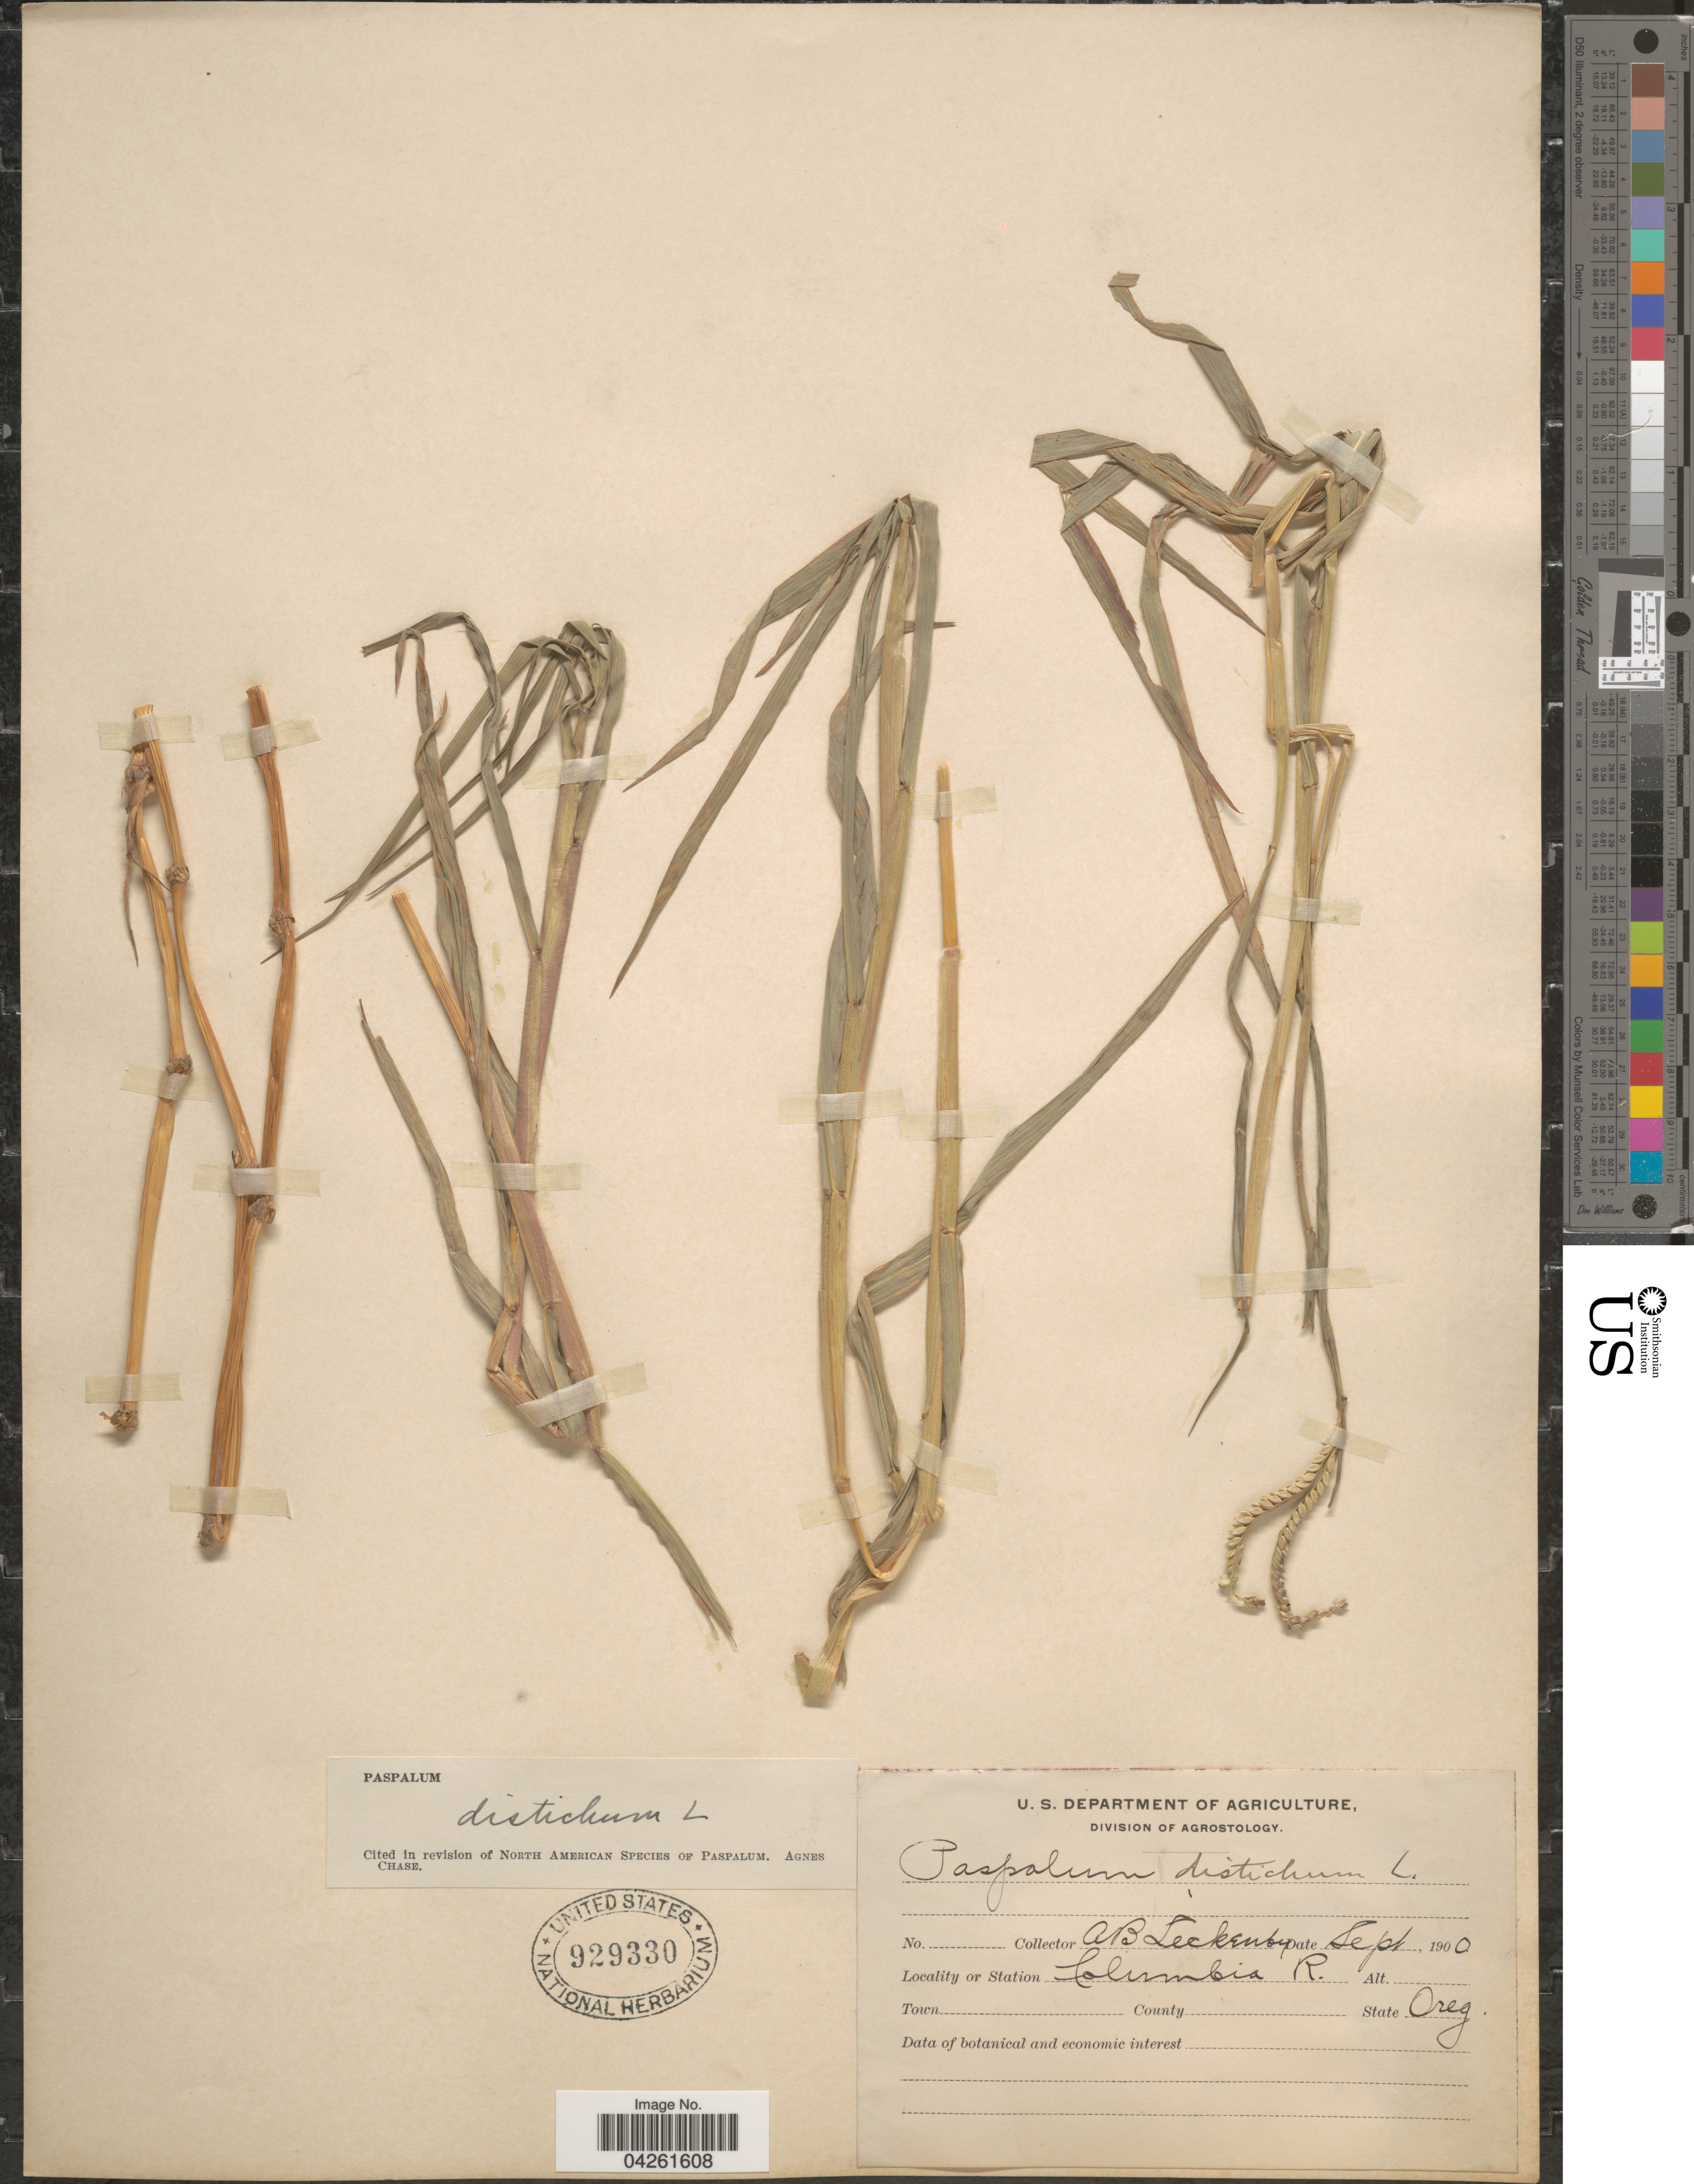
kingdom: Plantae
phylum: Tracheophyta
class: Liliopsida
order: Poales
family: Poaceae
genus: Paspalum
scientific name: Paspalum distichum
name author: L.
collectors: A. Leckenby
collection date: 1900-09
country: United States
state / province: Oregon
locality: Columbia R.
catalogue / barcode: US 929330